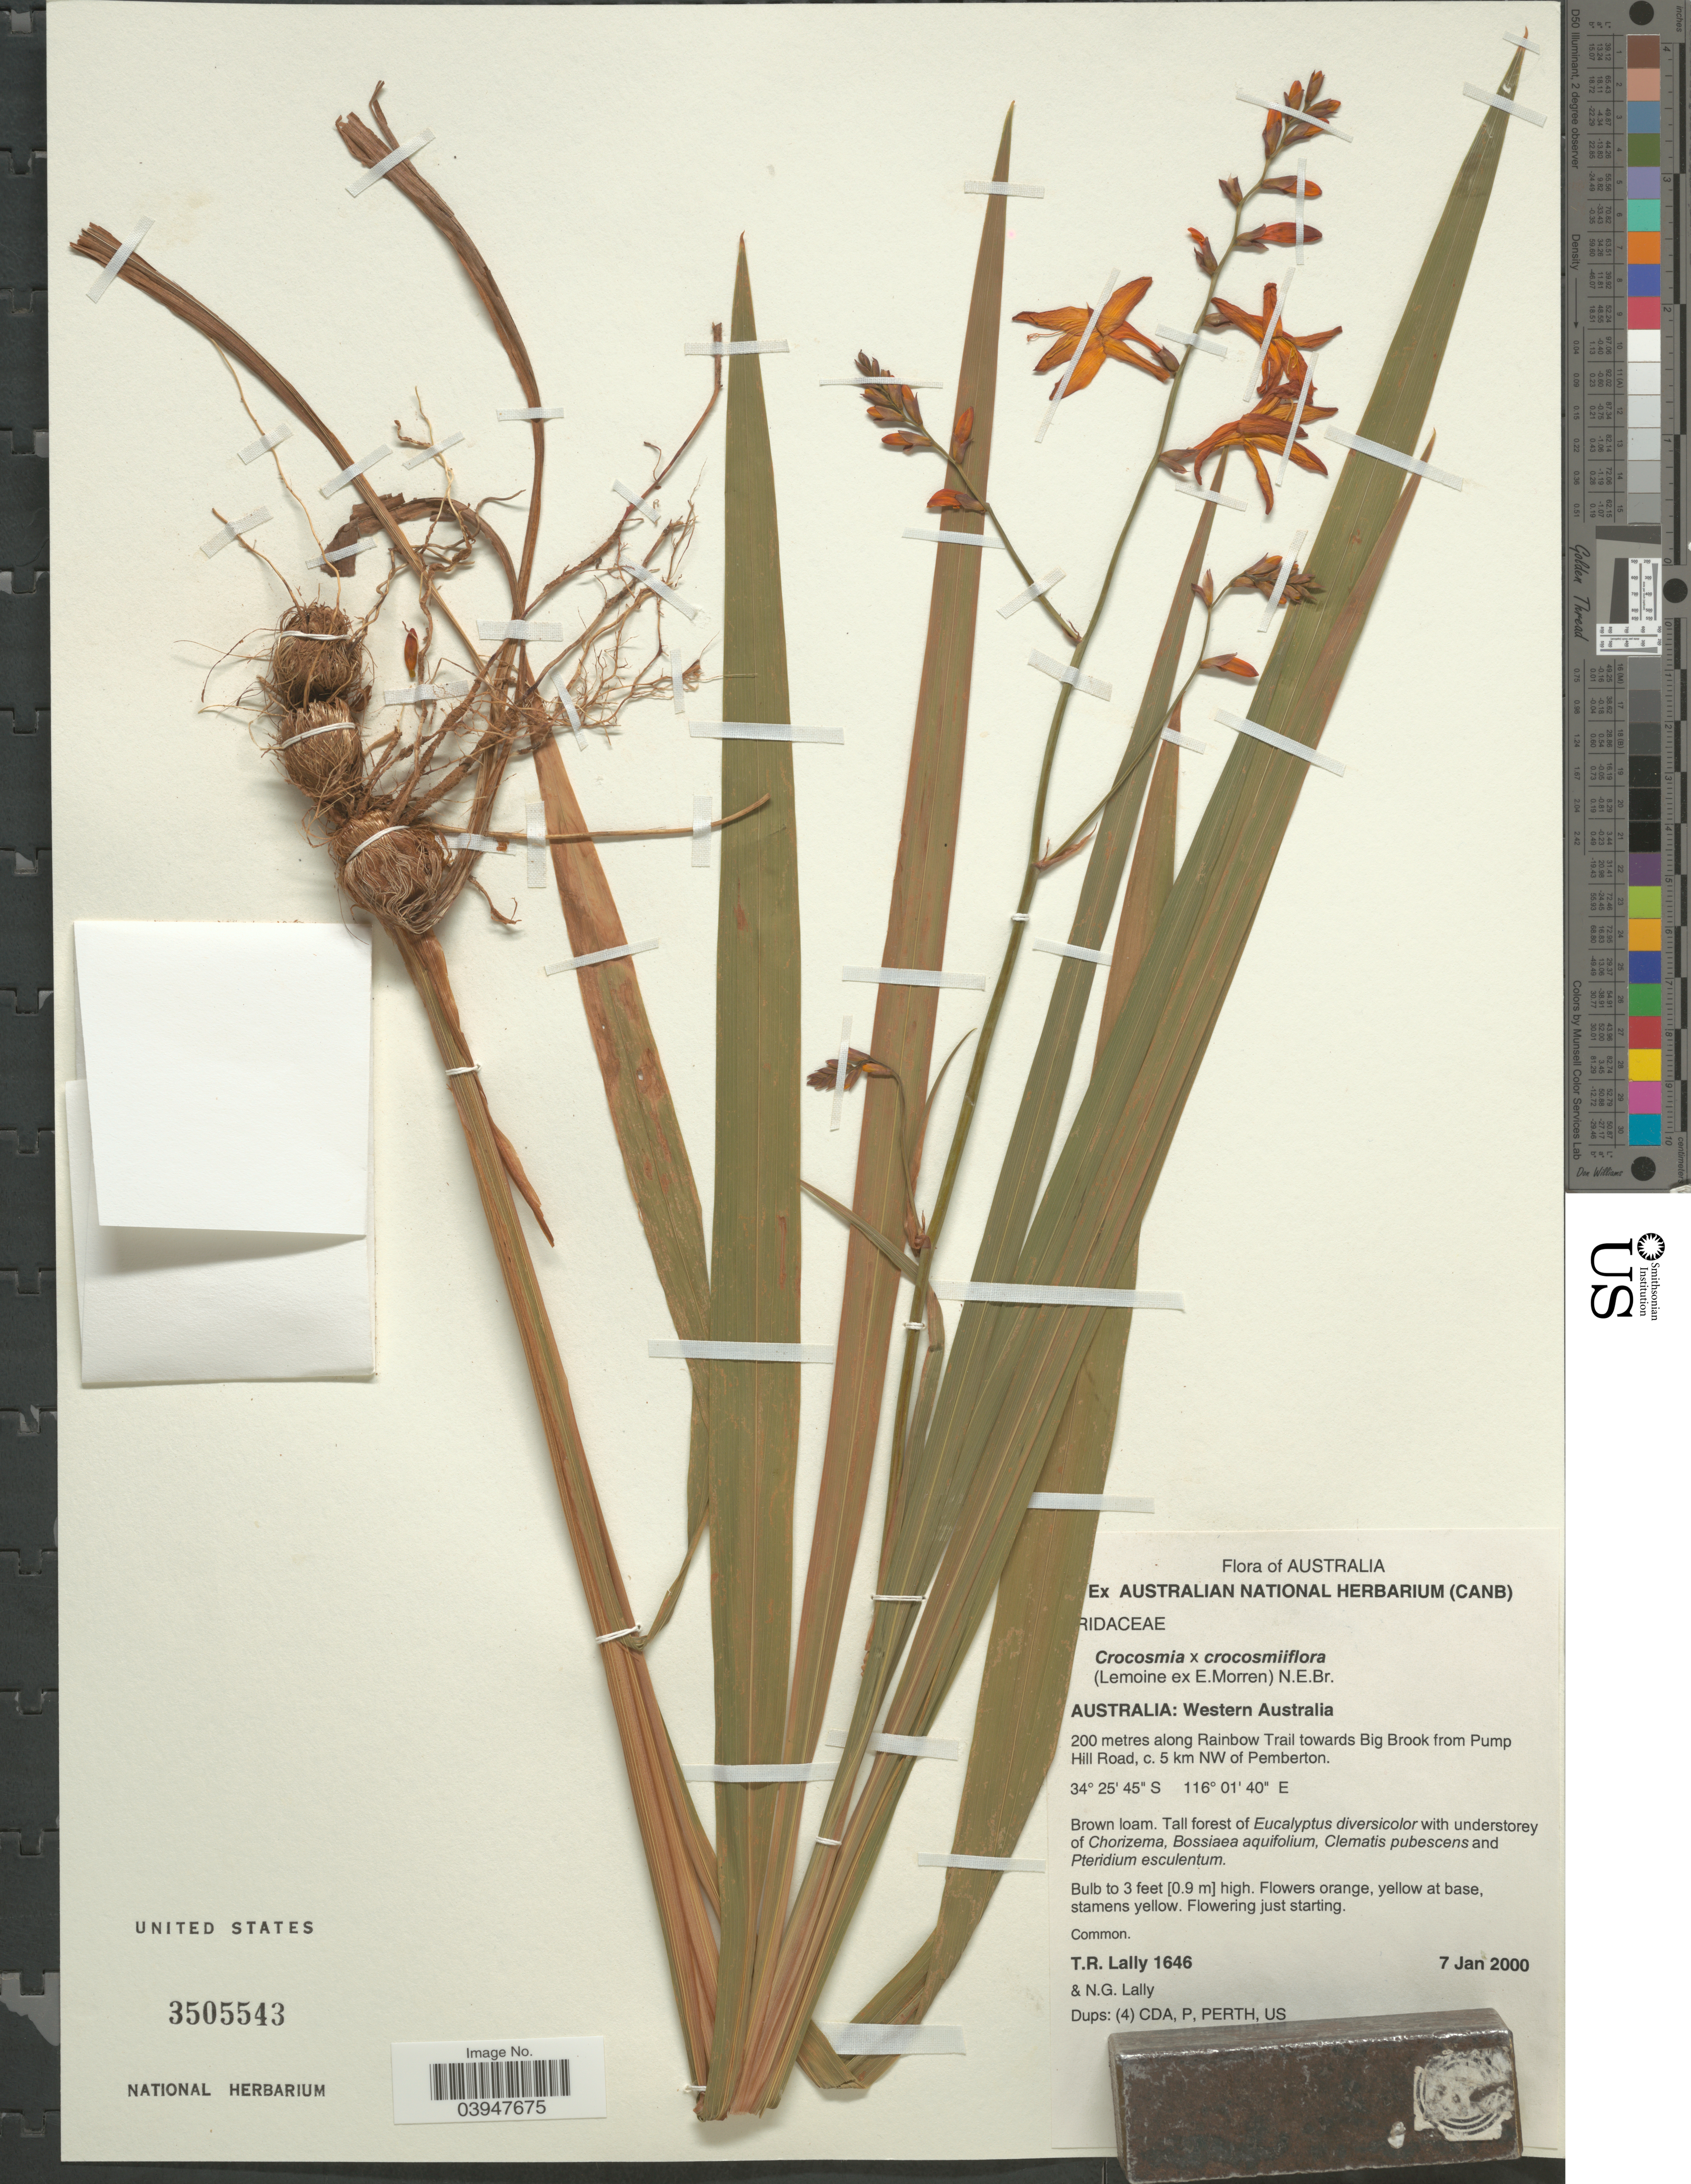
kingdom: Plantae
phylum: Tracheophyta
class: Liliopsida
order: Asparagales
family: Iridaceae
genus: Crocosmia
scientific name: Crocosmia x crocosmiiflora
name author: (Lemoine) N.E. Br.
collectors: T. R. Lally & N. Lally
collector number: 1646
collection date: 2000-01-07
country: Australia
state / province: Western Australia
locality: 200 metres along Rainbow Trail towards Big Brook from Pump Hill Road, c. 5 km NW of Pemberton.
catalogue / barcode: US 3505543